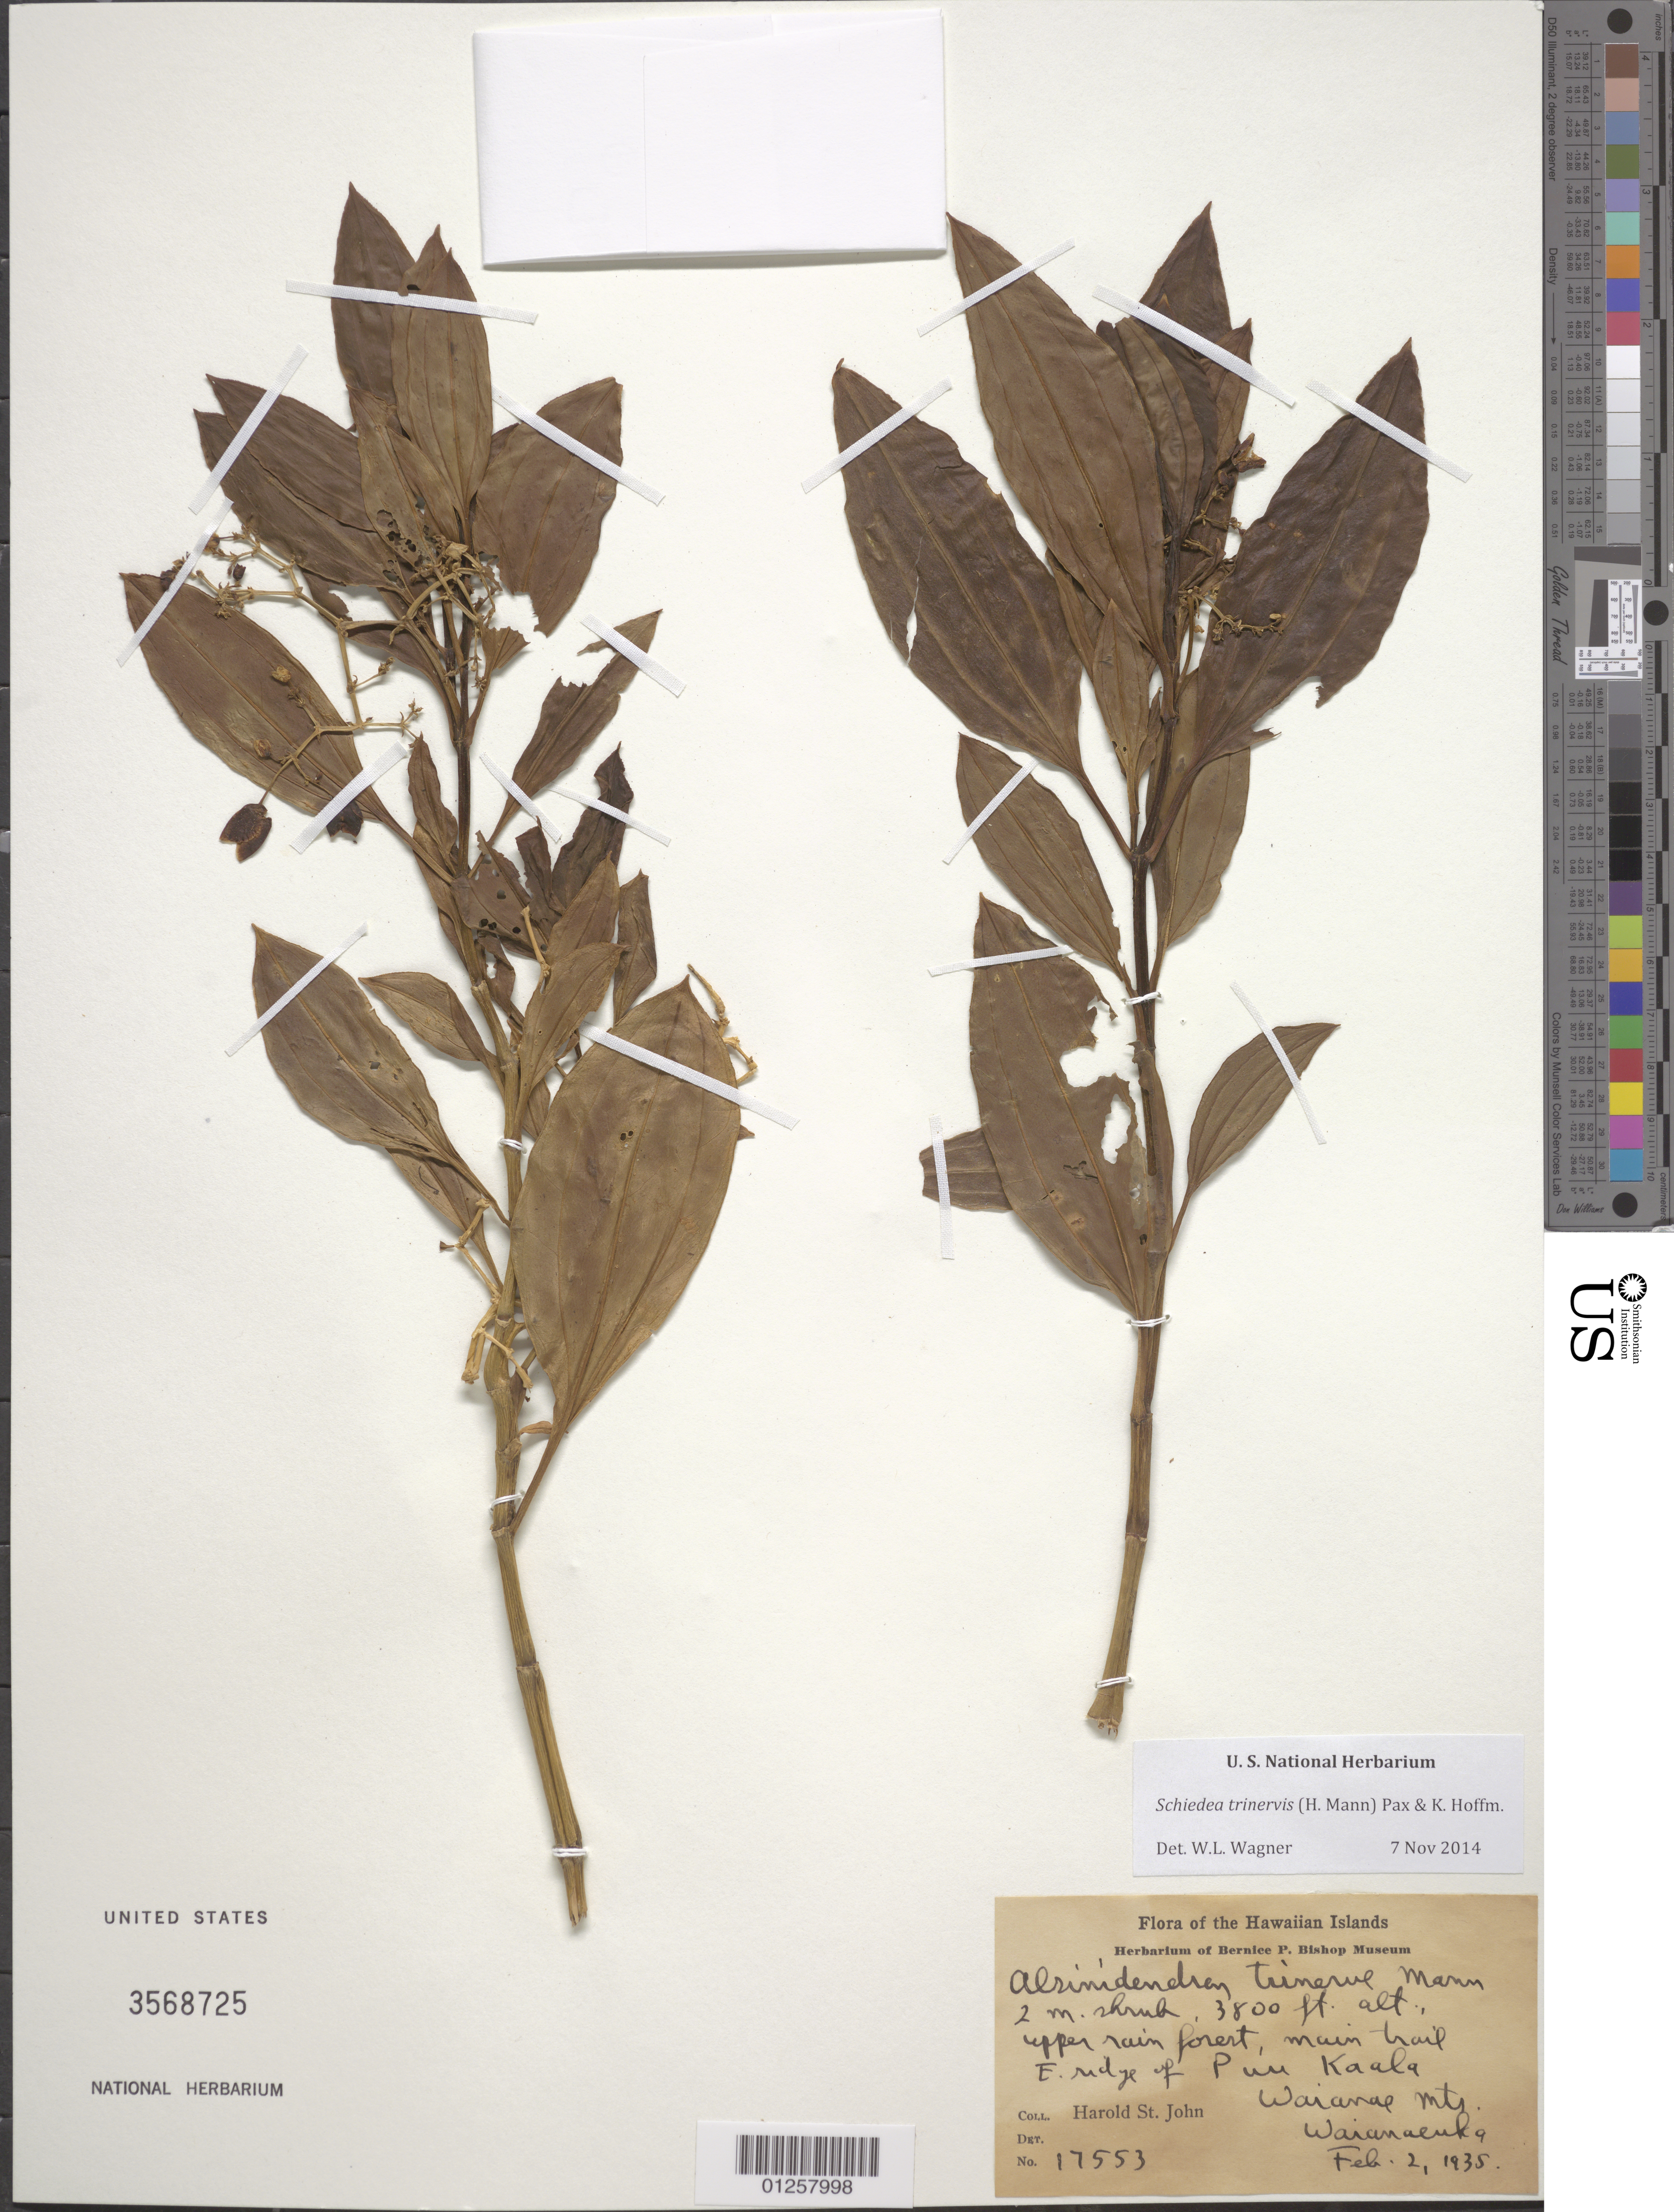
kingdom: Plantae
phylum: Tracheophyta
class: Magnoliopsida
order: Ericales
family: Ericaceae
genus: Vaccinium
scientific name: Vaccinium reticulatum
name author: Sm.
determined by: Wagner, W. L., (BOT), Smithsonian Institution - National Museum of Natural History (UNITED STATES)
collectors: B. C. Stone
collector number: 3088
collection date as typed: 8 Aug 1959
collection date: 1959-08-08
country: United States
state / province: Hawaii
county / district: Hawaii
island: Hawaii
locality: Mauna Loa, scenic strip road above H.N.P.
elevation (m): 1829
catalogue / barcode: US 3568719